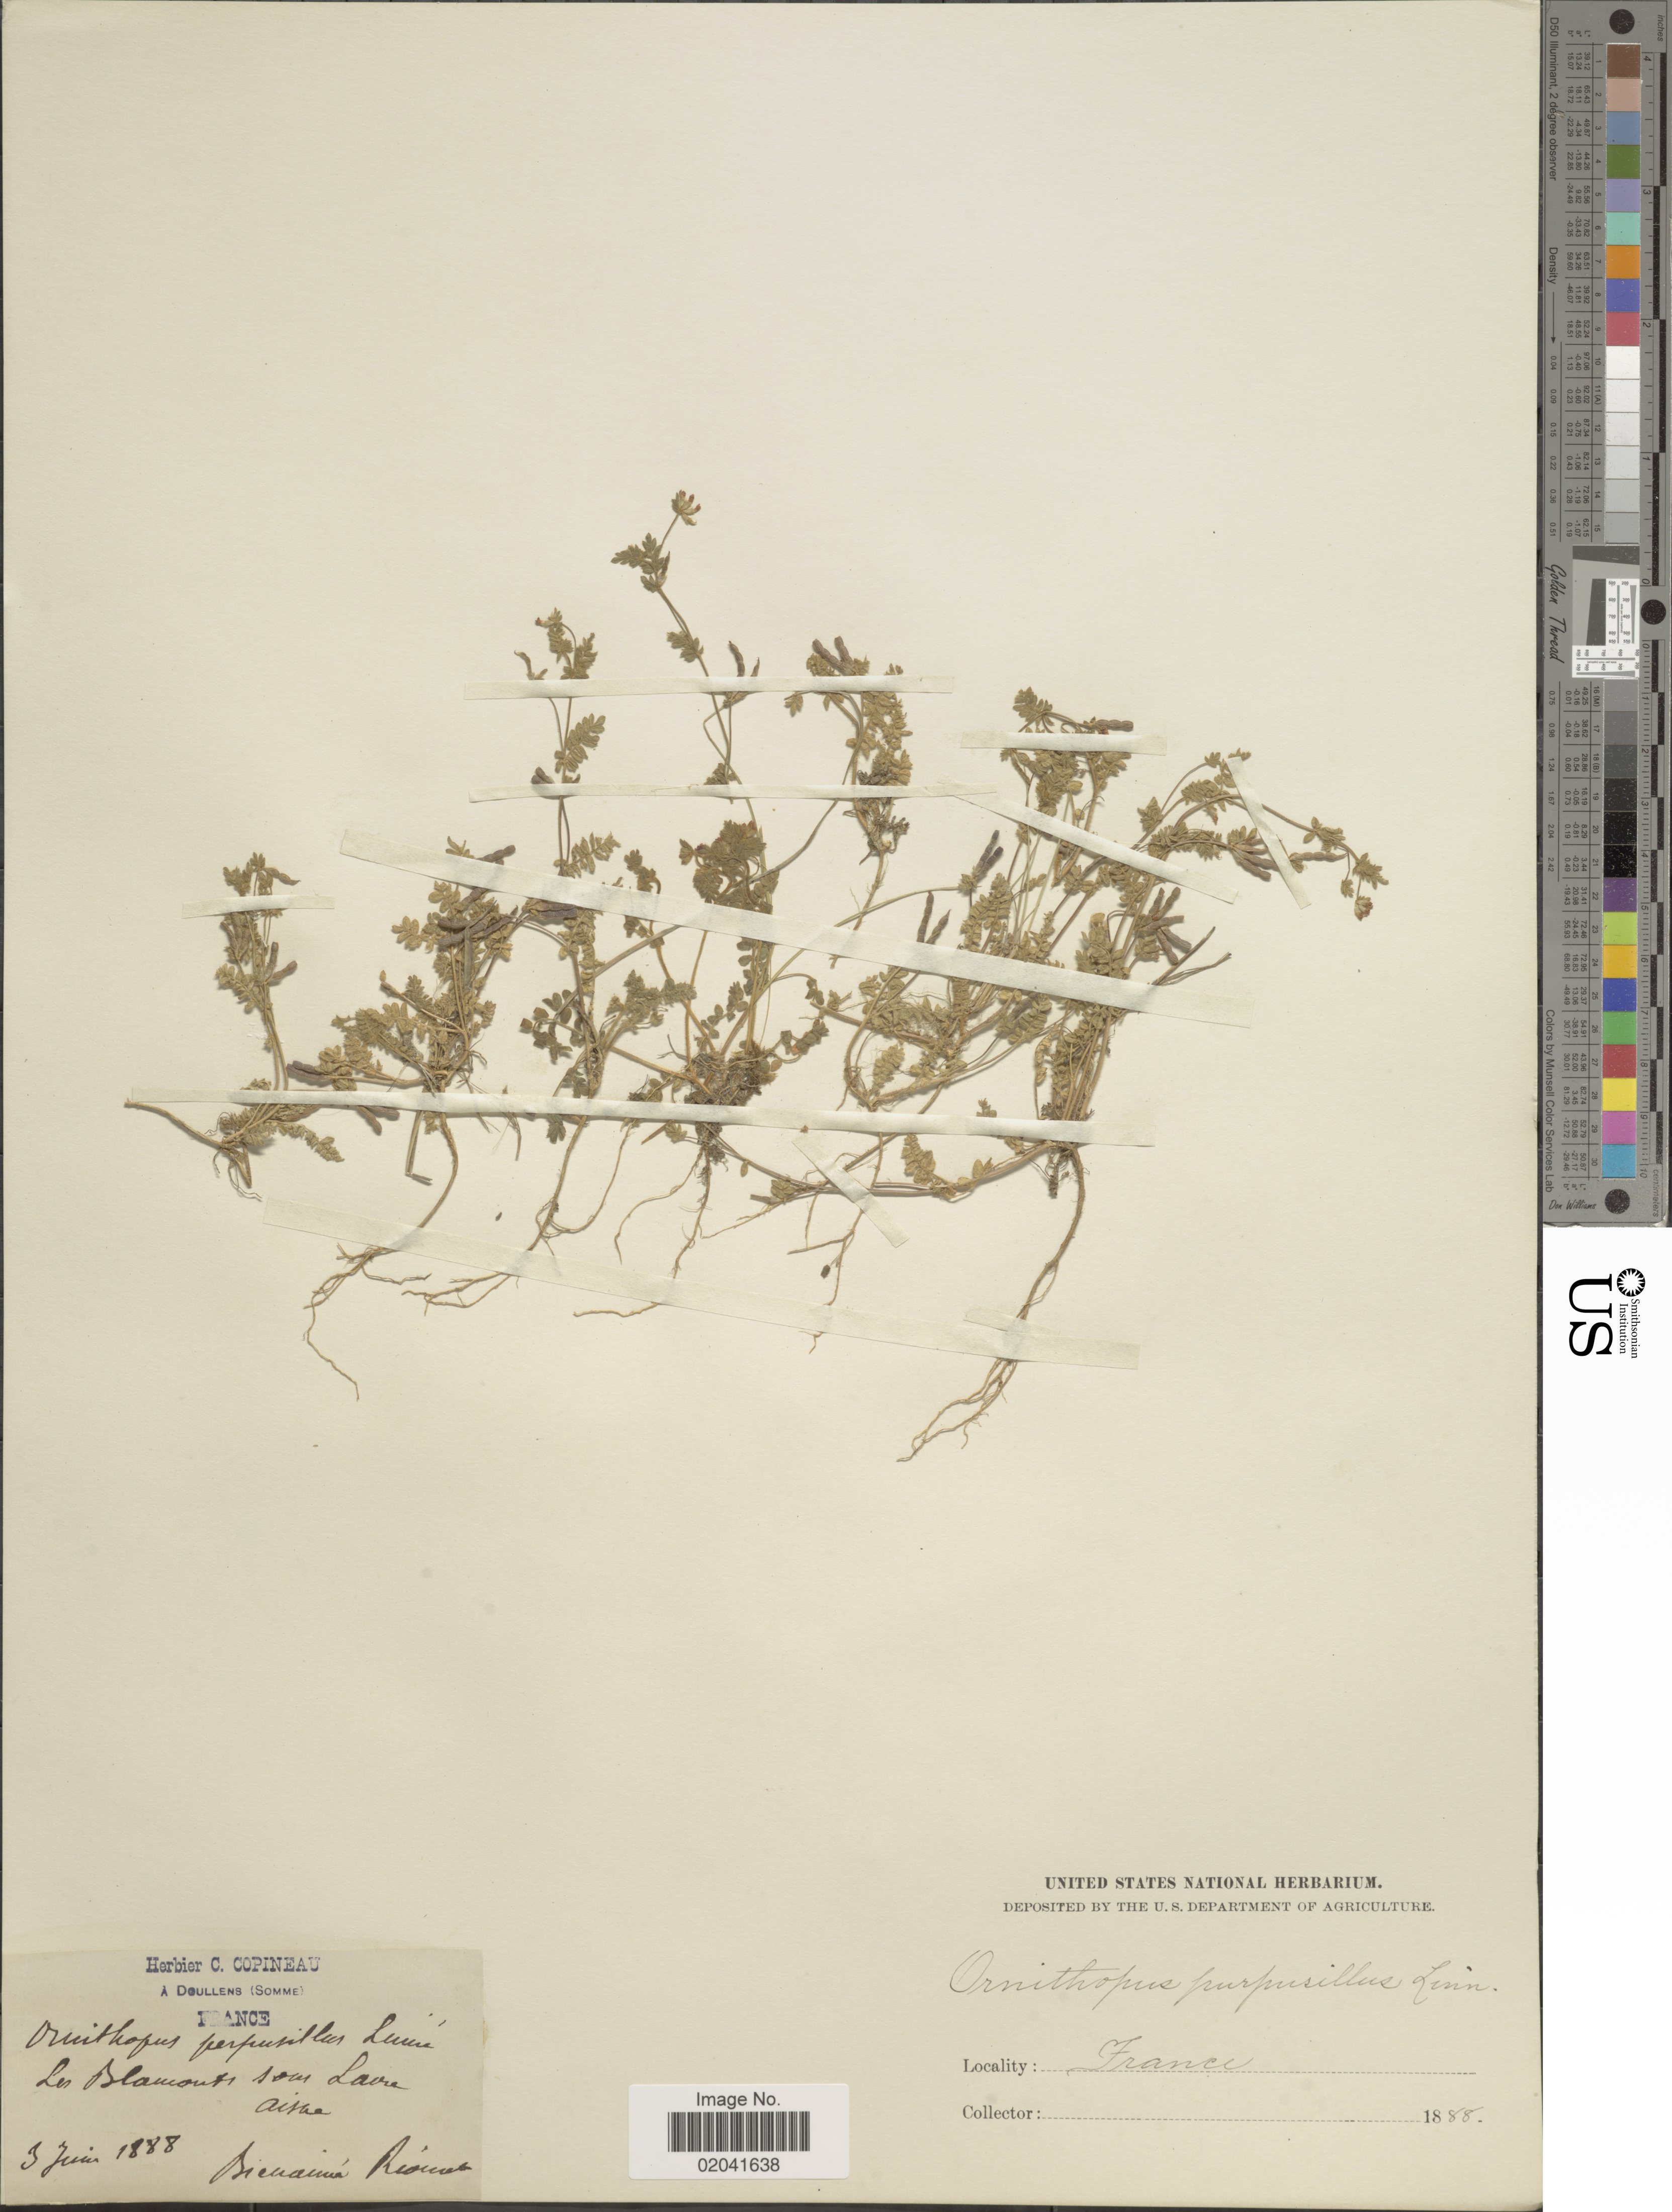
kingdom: Plantae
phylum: Tracheophyta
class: Magnoliopsida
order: Fabales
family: Fabaceae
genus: Ornithopus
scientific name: Ornithopus perpusillus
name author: L.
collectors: B. Riomet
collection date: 1888-06-03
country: France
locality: France, Les Blamouts sous Lavre Aisae. [interpreted]